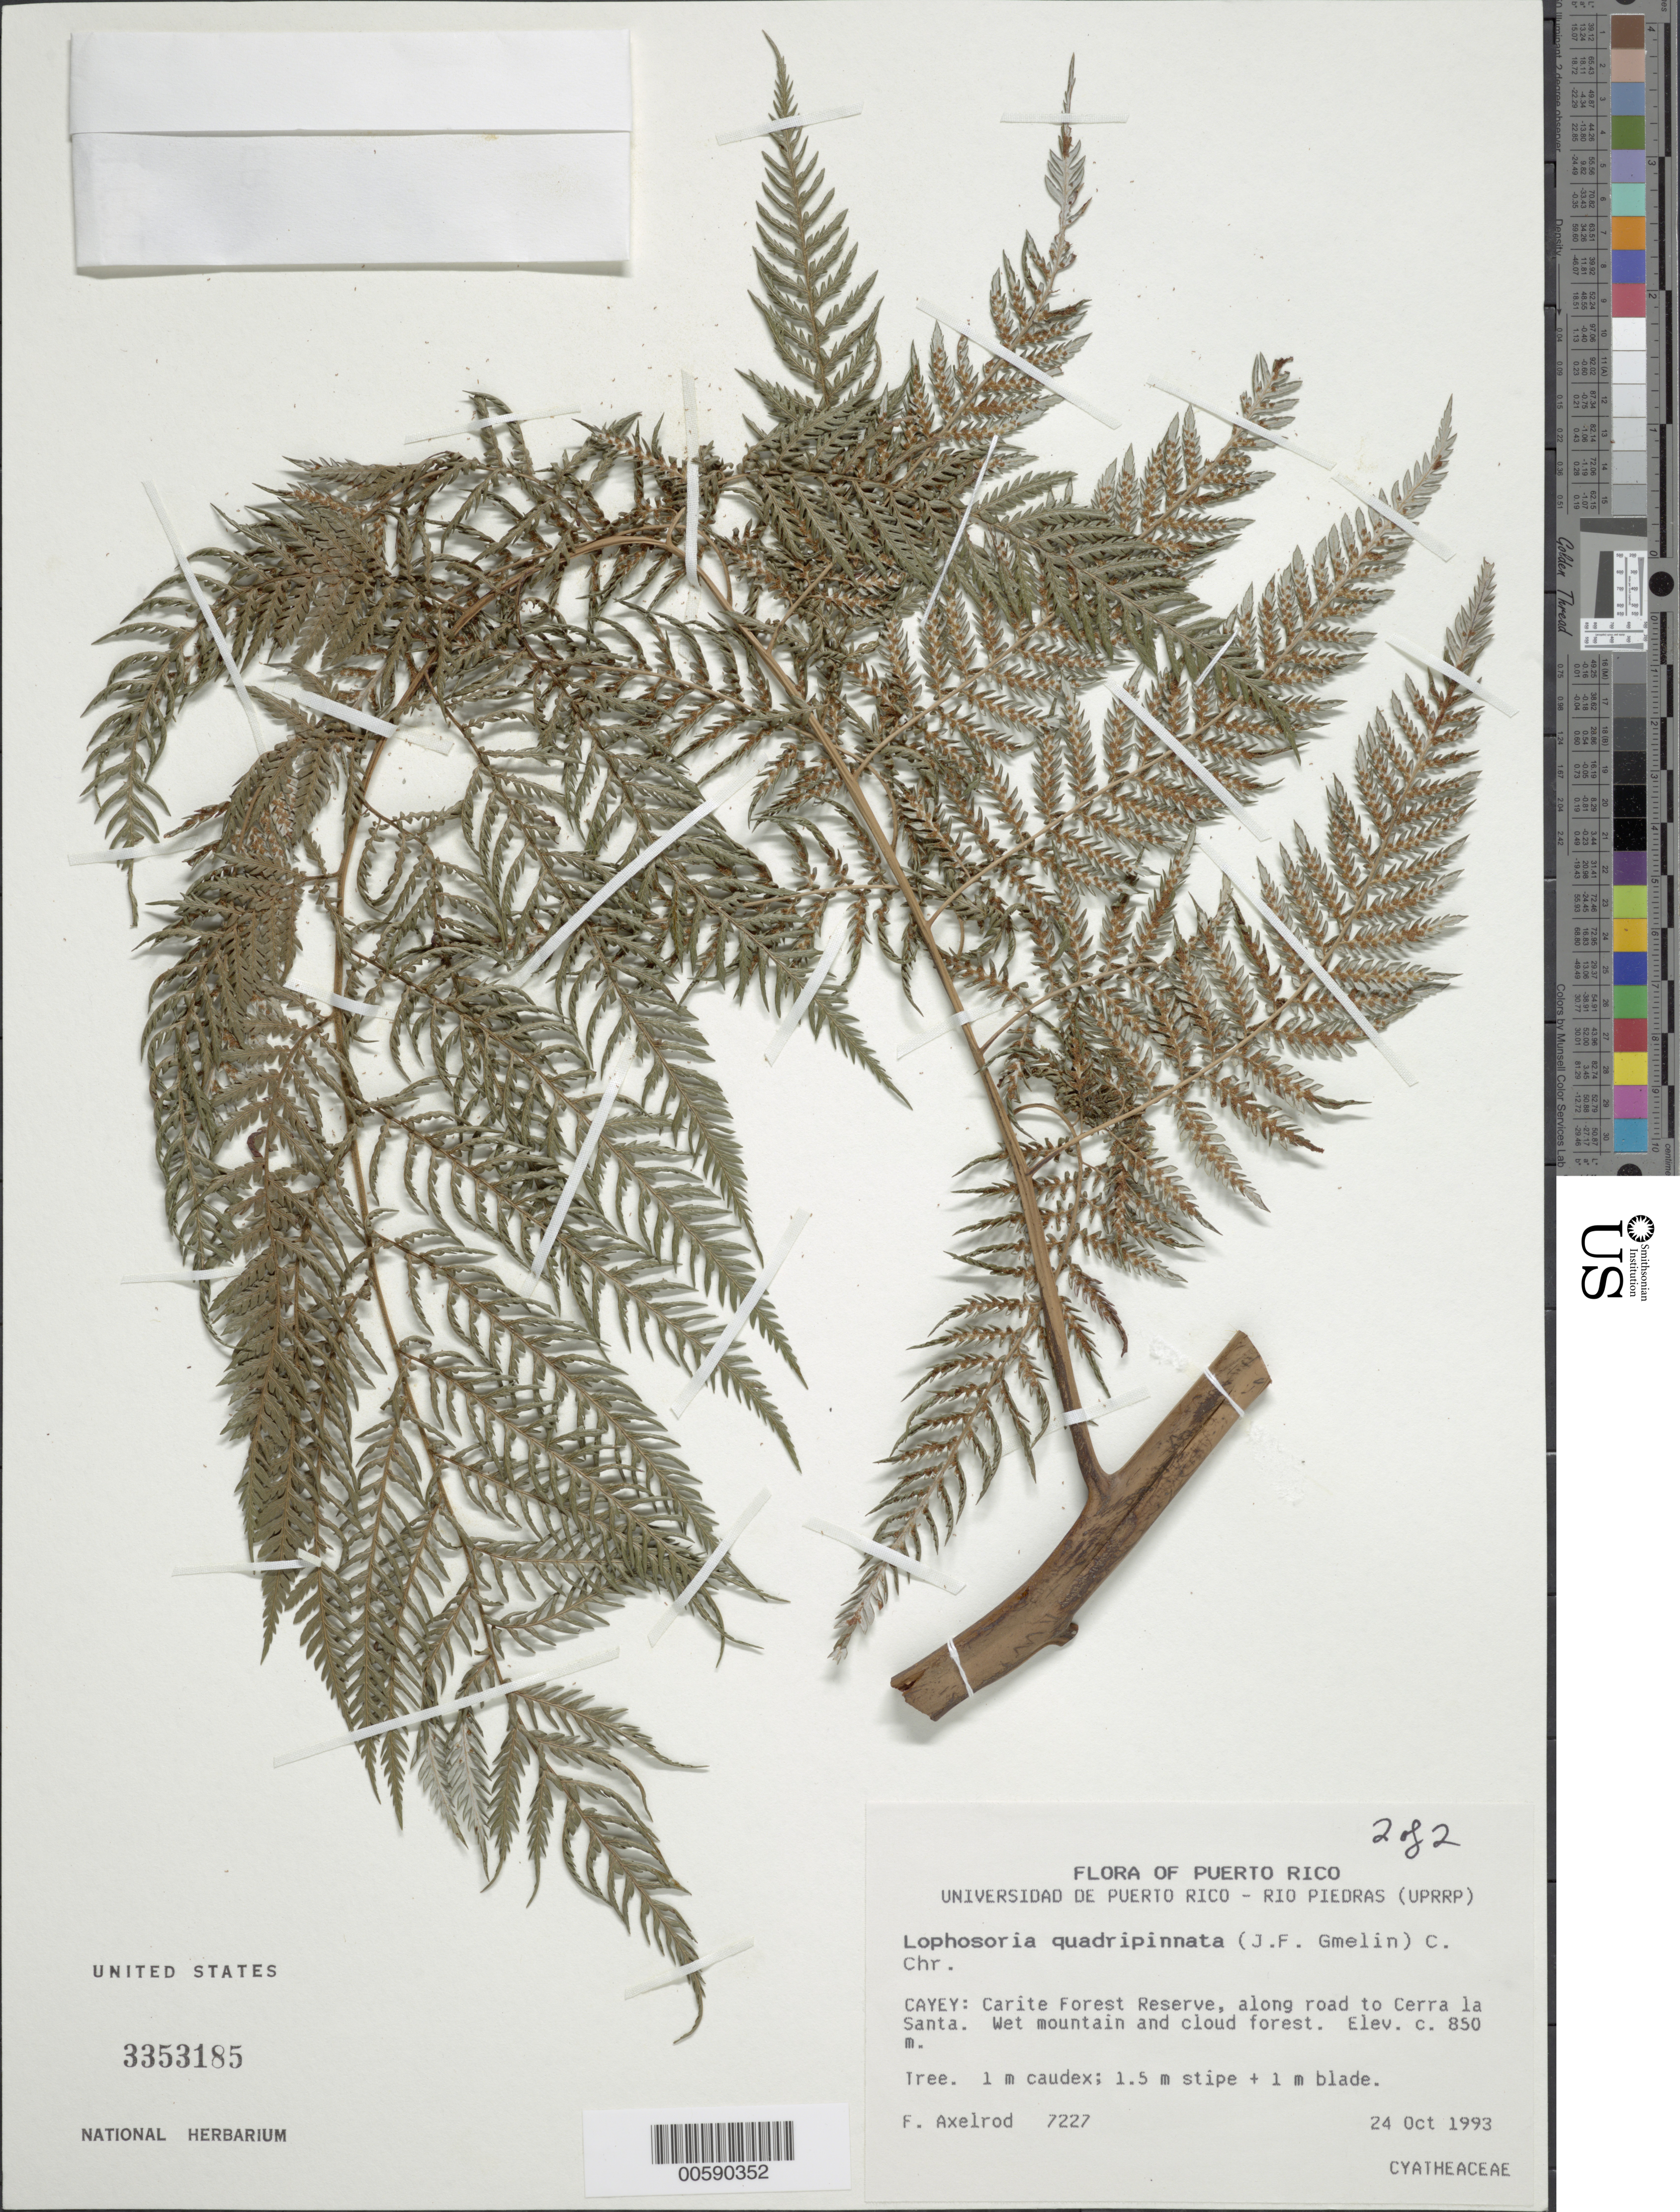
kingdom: Plantae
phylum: Tracheophyta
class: Polypodiopsida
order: Cyatheales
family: Dicksoniaceae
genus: Lophosoria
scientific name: Lophosoria quadripinnata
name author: (J.F. Gmel.) C. Chr.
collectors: F. S. Axelrod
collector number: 7227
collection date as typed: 24 Oct 1993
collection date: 1993-10-24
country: Puerto Rico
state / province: Cayey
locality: Carite Forest Reserve, along road to Cerro La Santa. Wet mountain and cloud forest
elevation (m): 850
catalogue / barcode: US 3353185